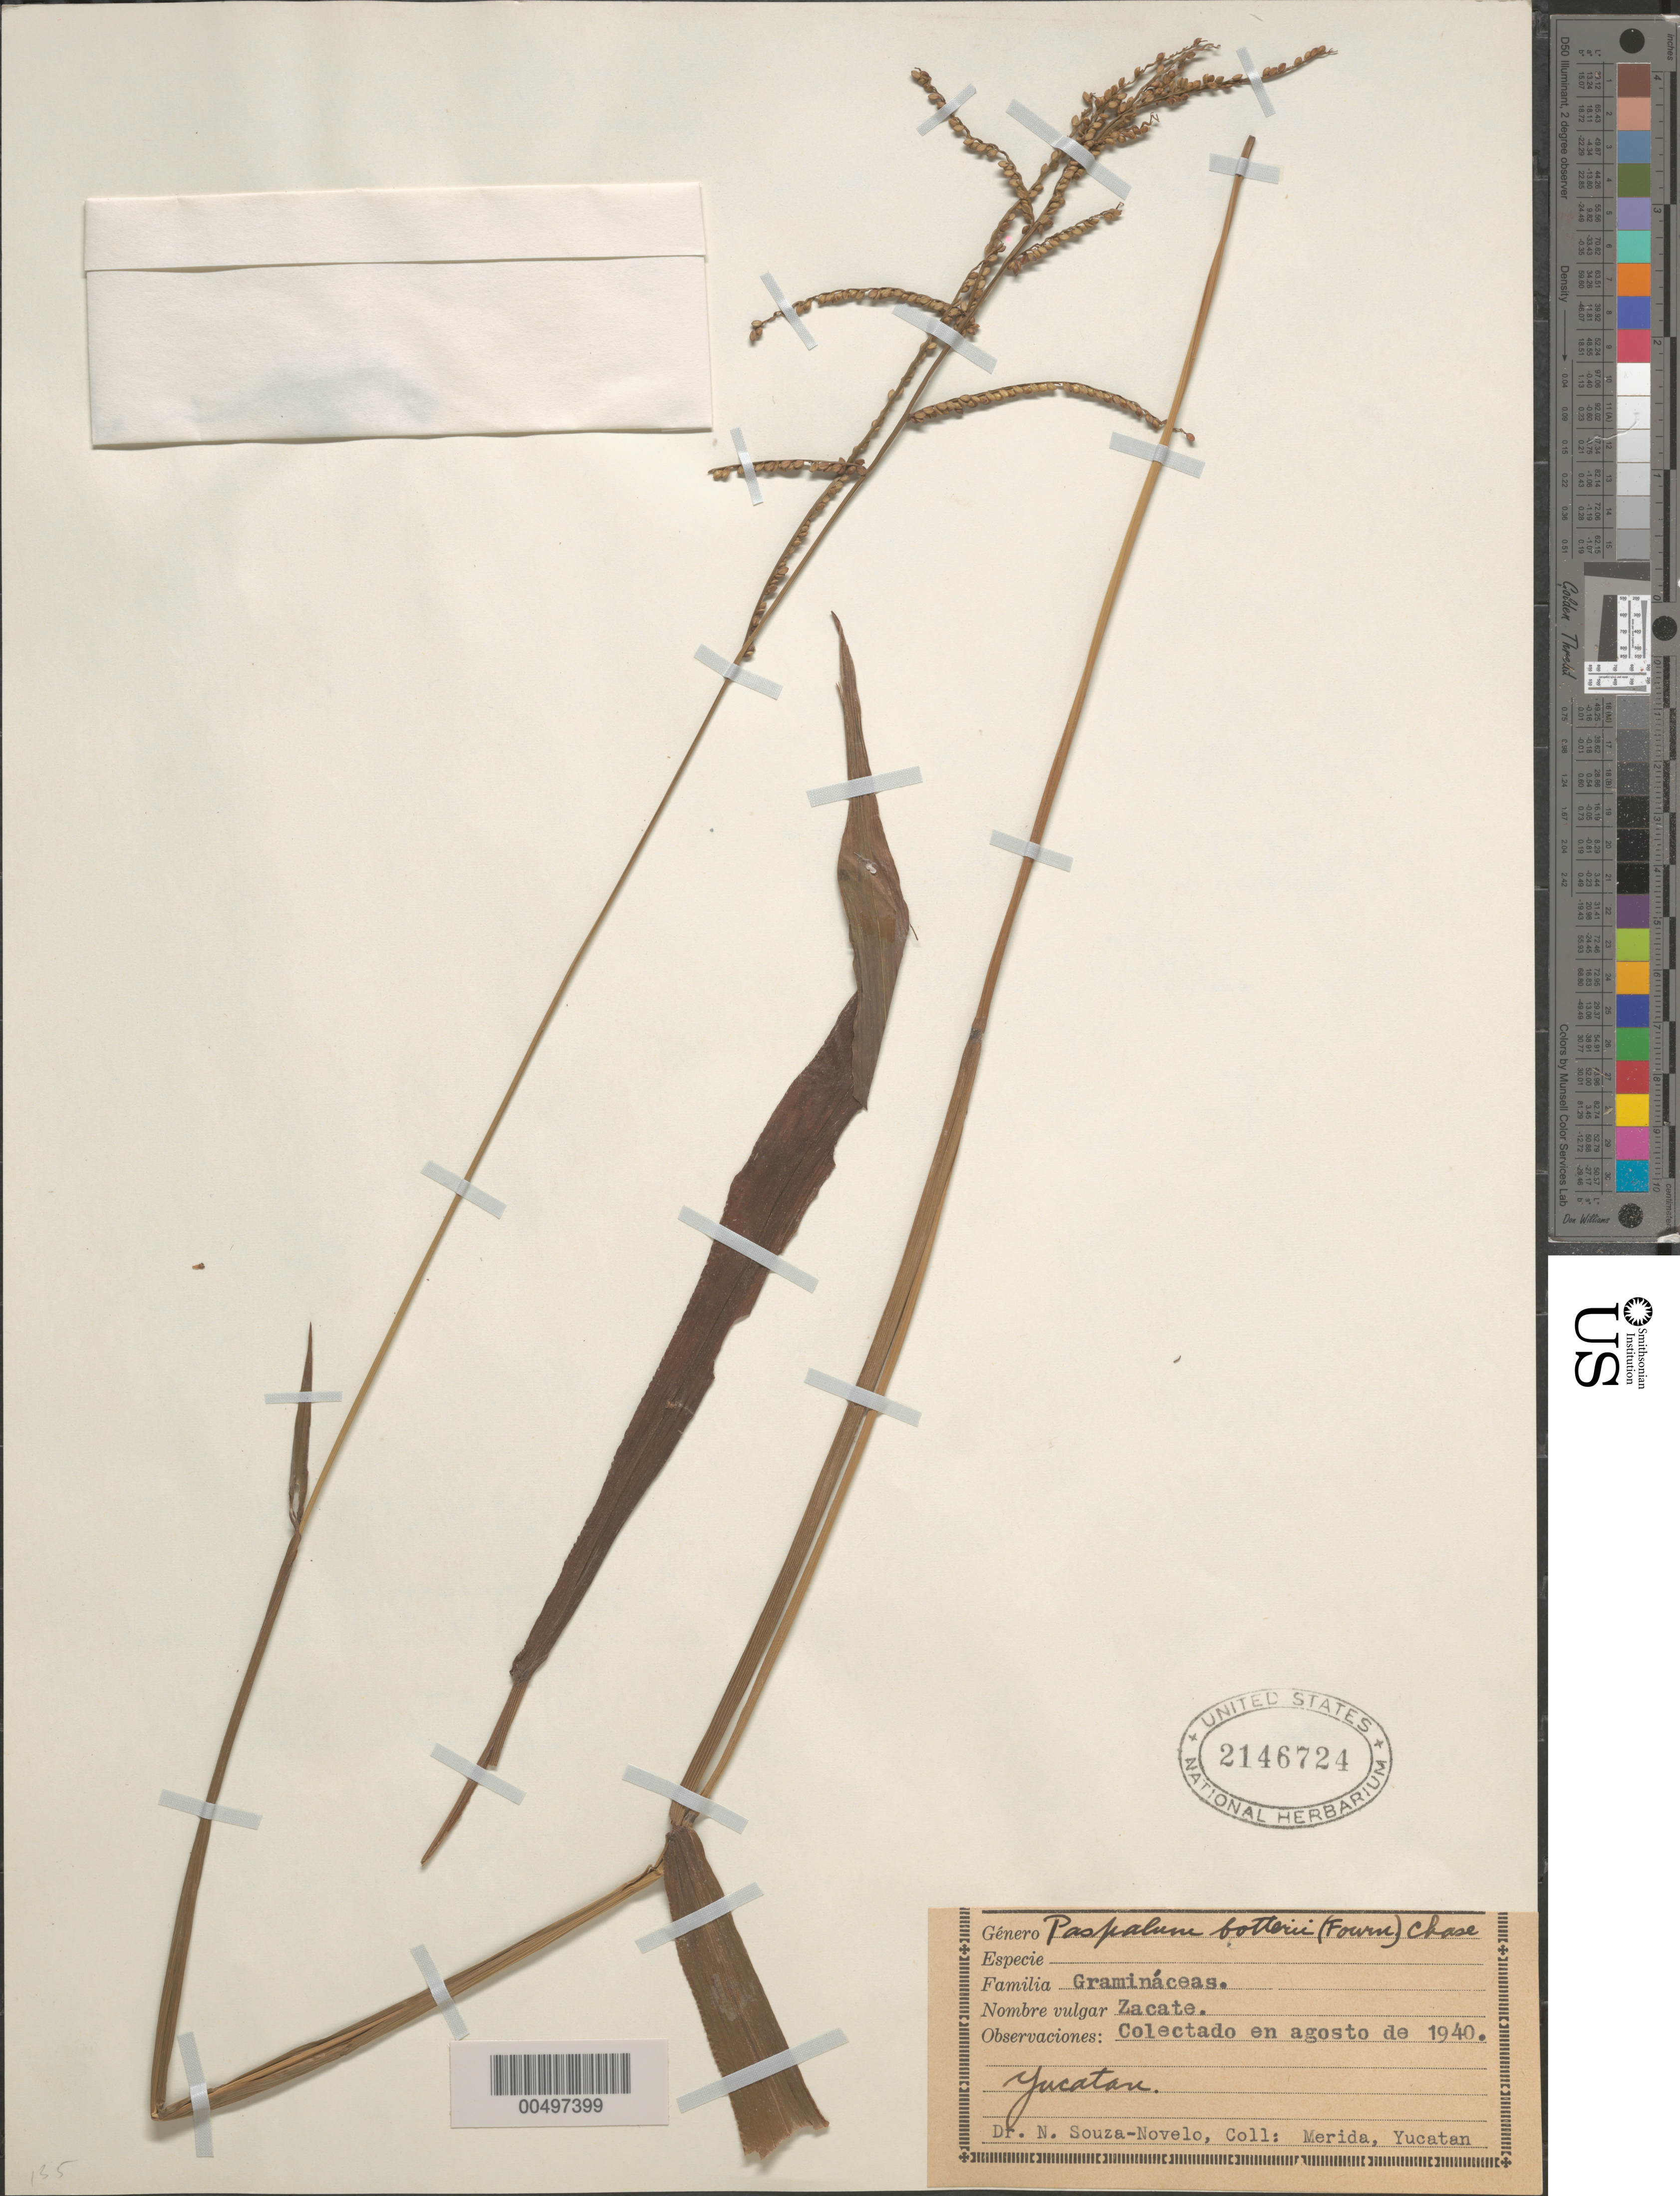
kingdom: Plantae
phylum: Tracheophyta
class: Liliopsida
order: Poales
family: Poaceae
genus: Paspalum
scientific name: Paspalum botteri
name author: (E. Fourn.) Chase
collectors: N. Souza-Novelo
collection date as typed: Aug 1940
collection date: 1940-08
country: Mexico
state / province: Yucatan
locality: Merida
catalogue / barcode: US 2146724